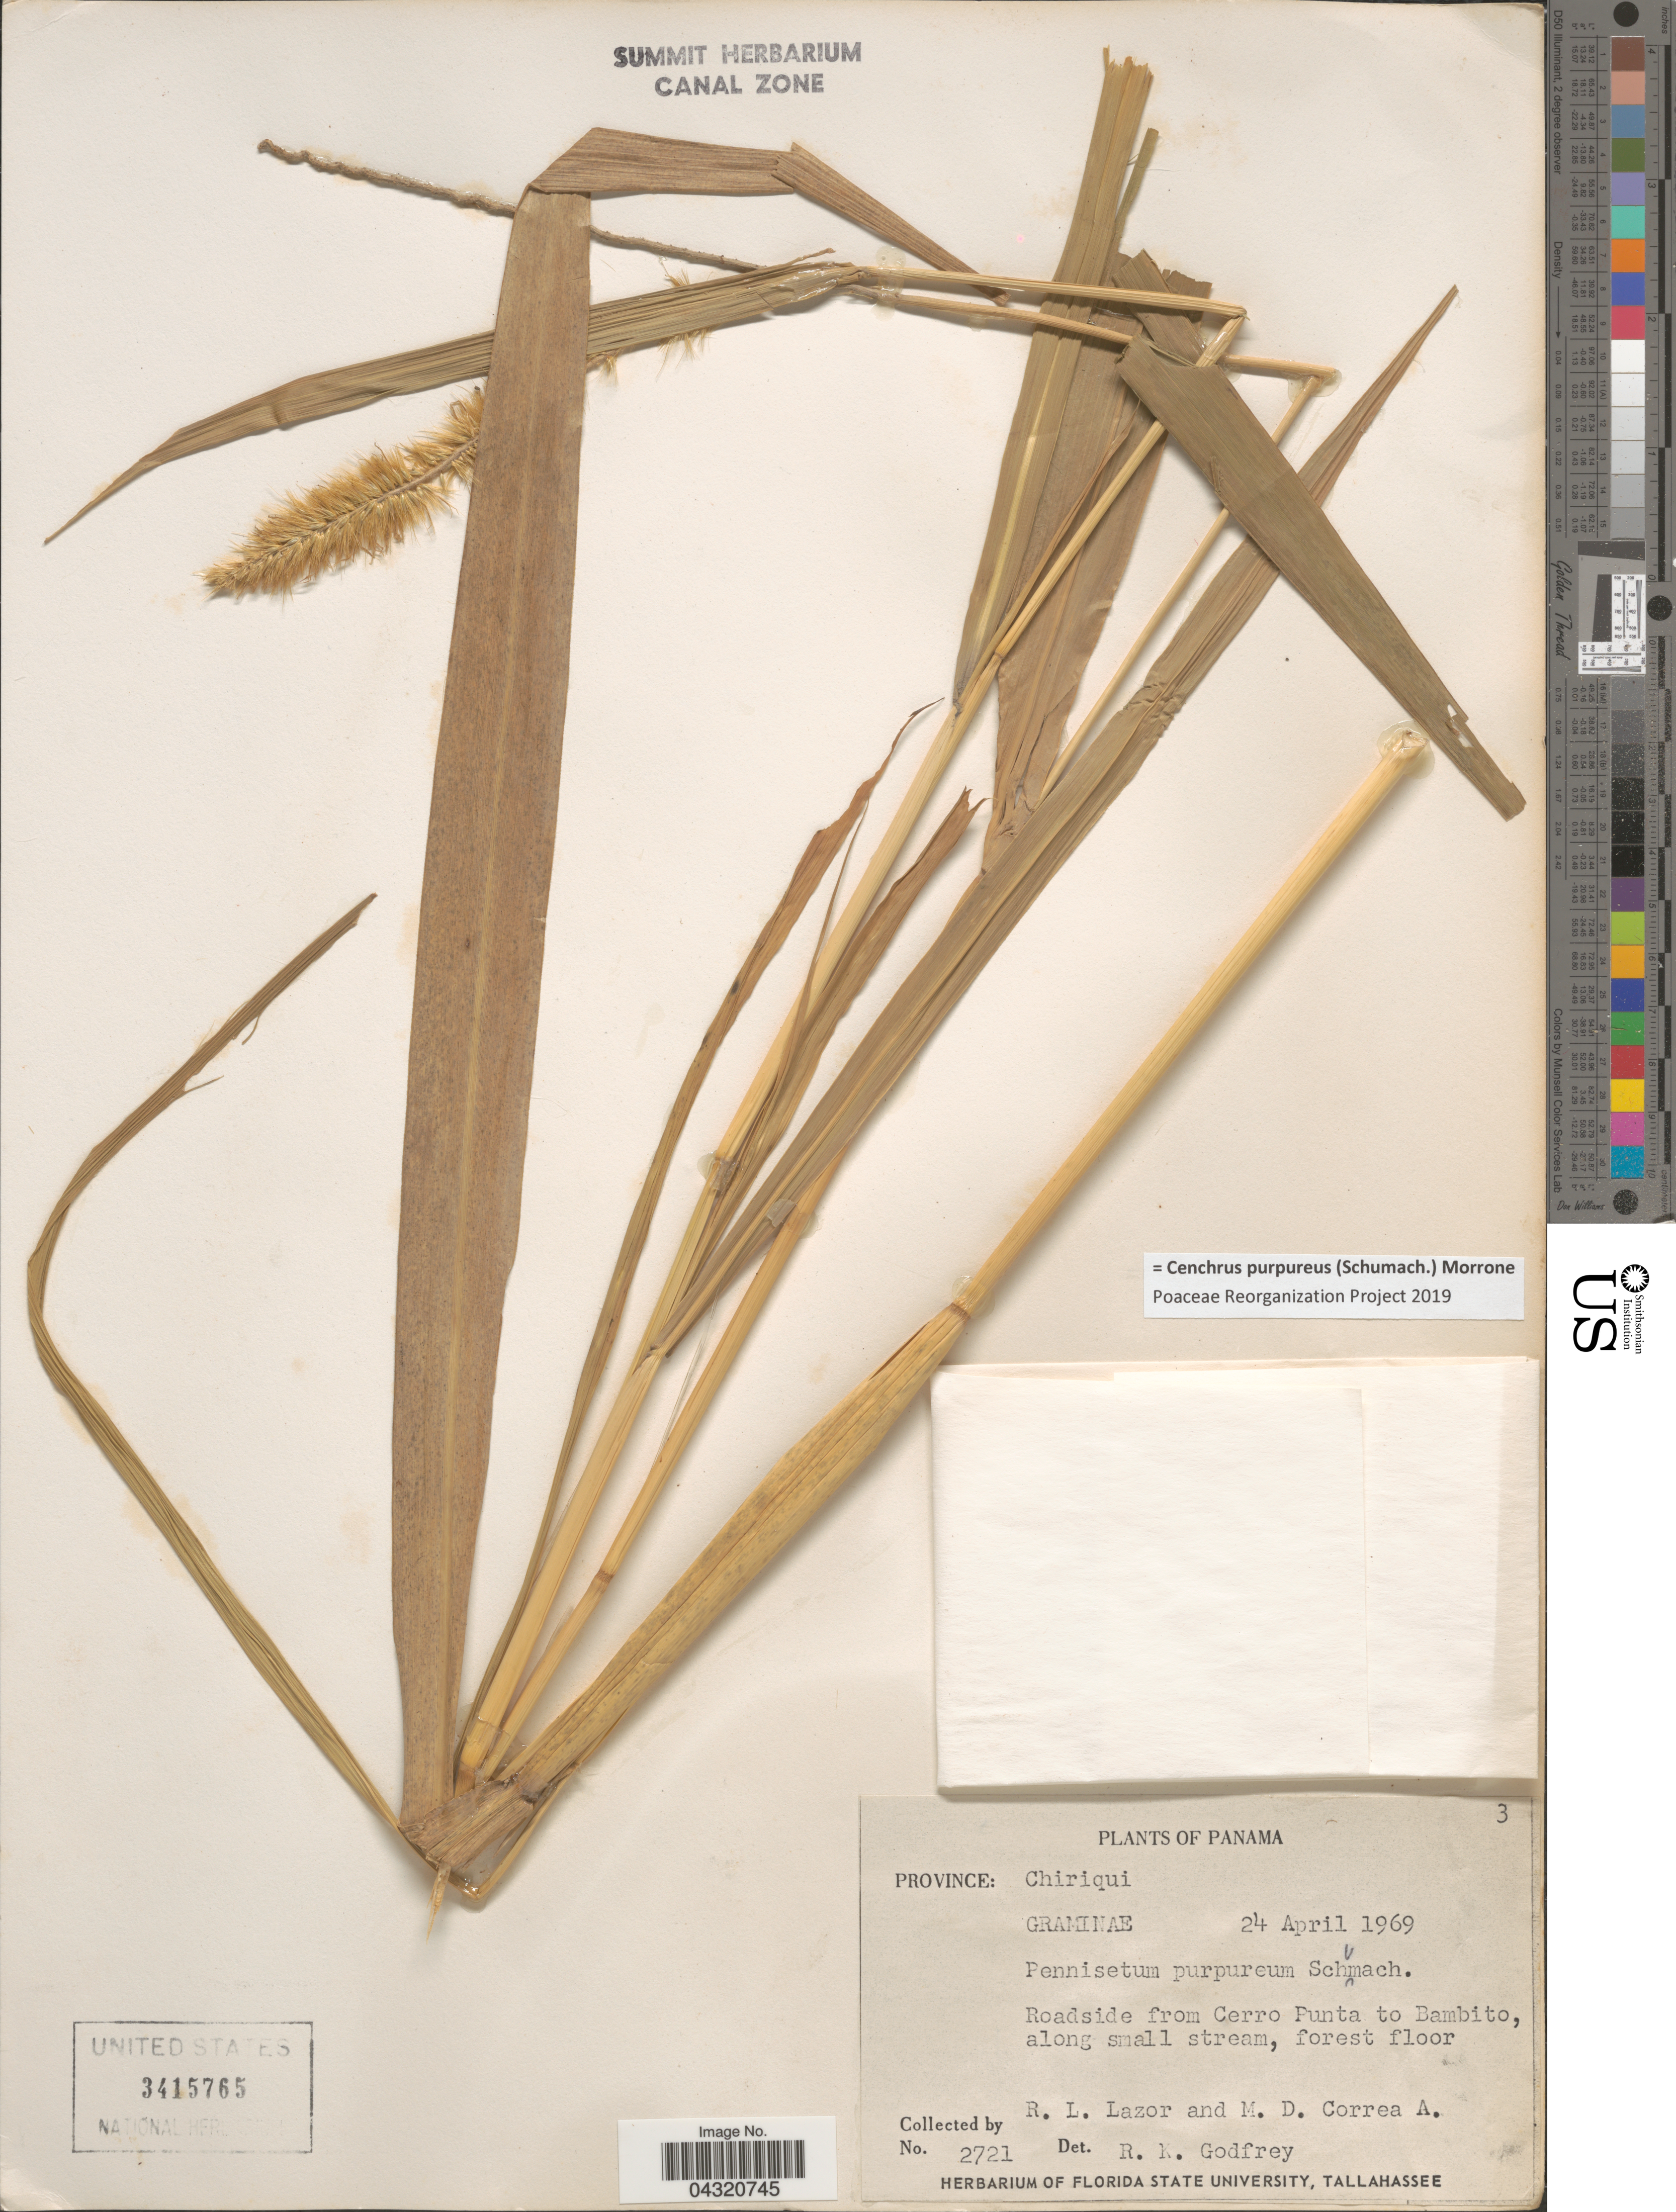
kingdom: Plantae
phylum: Tracheophyta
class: Liliopsida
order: Poales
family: Poaceae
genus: Cenchrus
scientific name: Cenchrus purpureus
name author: (Schumach.) Morrone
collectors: R. L. Lazor & M. D. Corrêa-A.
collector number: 2721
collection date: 1969-04-24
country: Panama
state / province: Chiriqui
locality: Roadside from Cerro Punta to Bambito, along small stream, forest floor.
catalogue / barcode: US 3415765